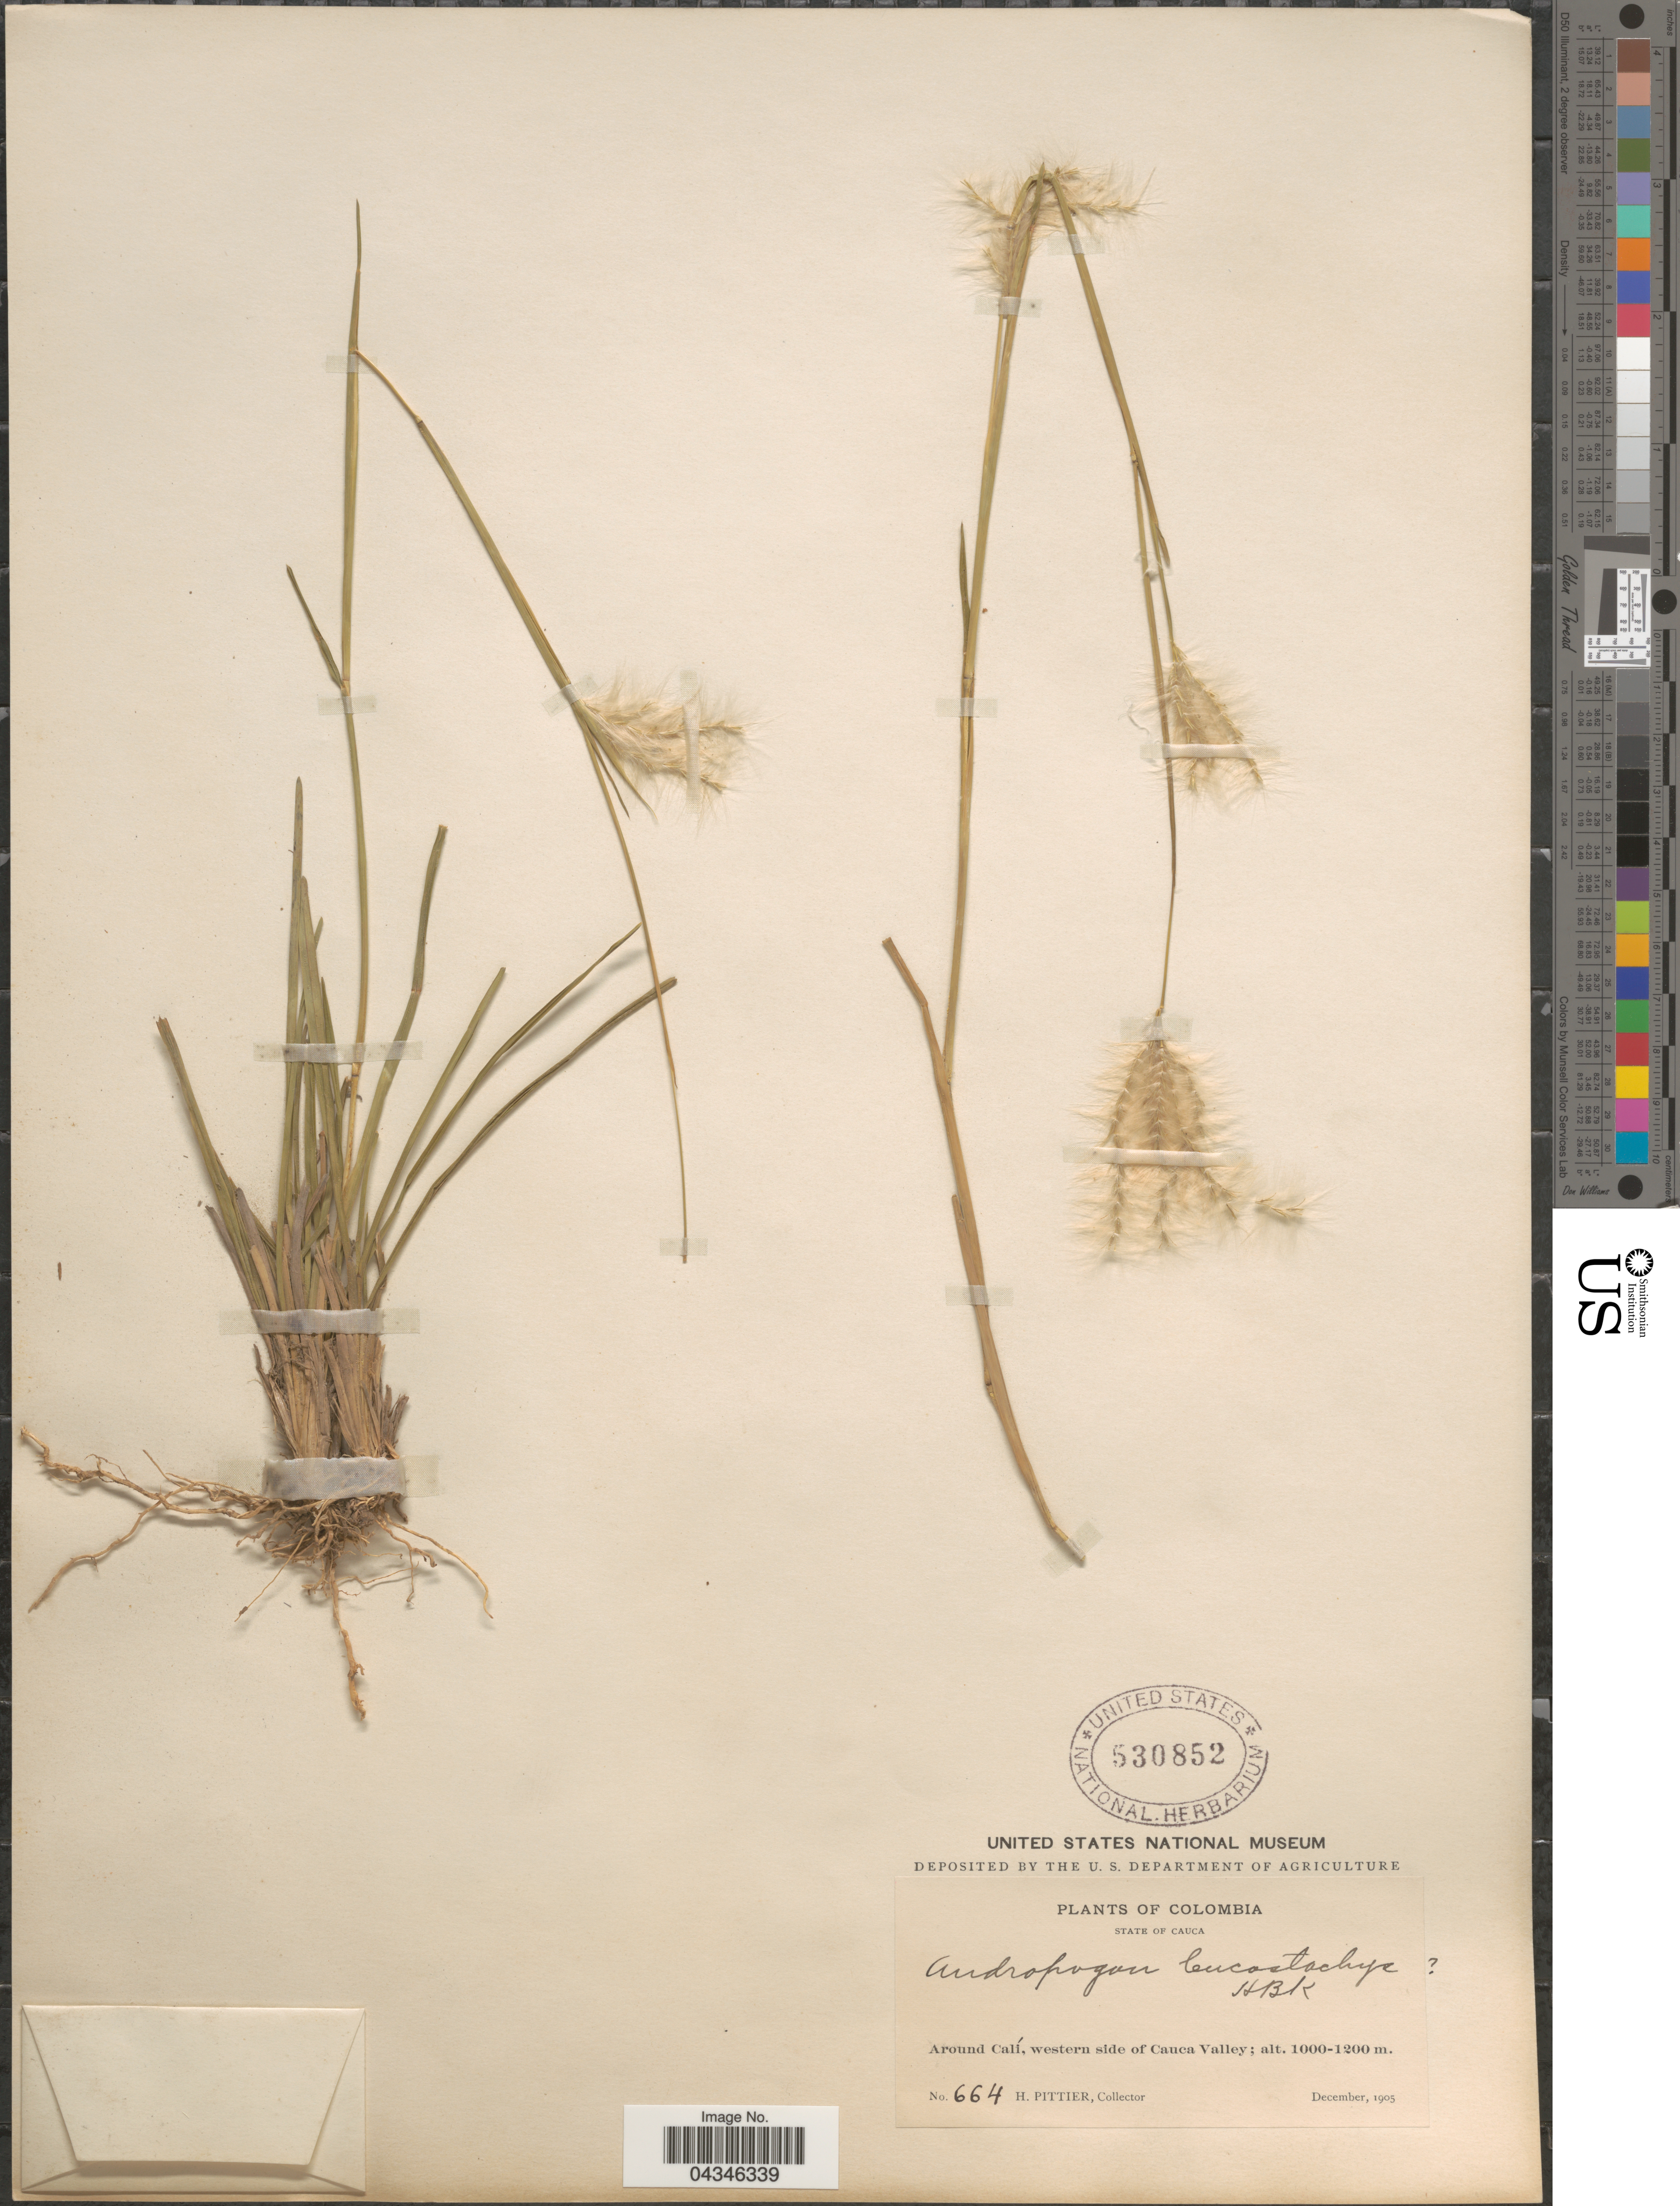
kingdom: Plantae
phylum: Tracheophyta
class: Liliopsida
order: Poales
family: Poaceae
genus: Andropogon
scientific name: Andropogon selloanus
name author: (Hack.) Hack.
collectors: H. F. Pittier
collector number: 664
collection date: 1905-12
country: Colombia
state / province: Cauca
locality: Around Calí, western side of Cauca Valley.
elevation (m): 1000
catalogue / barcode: US 530852